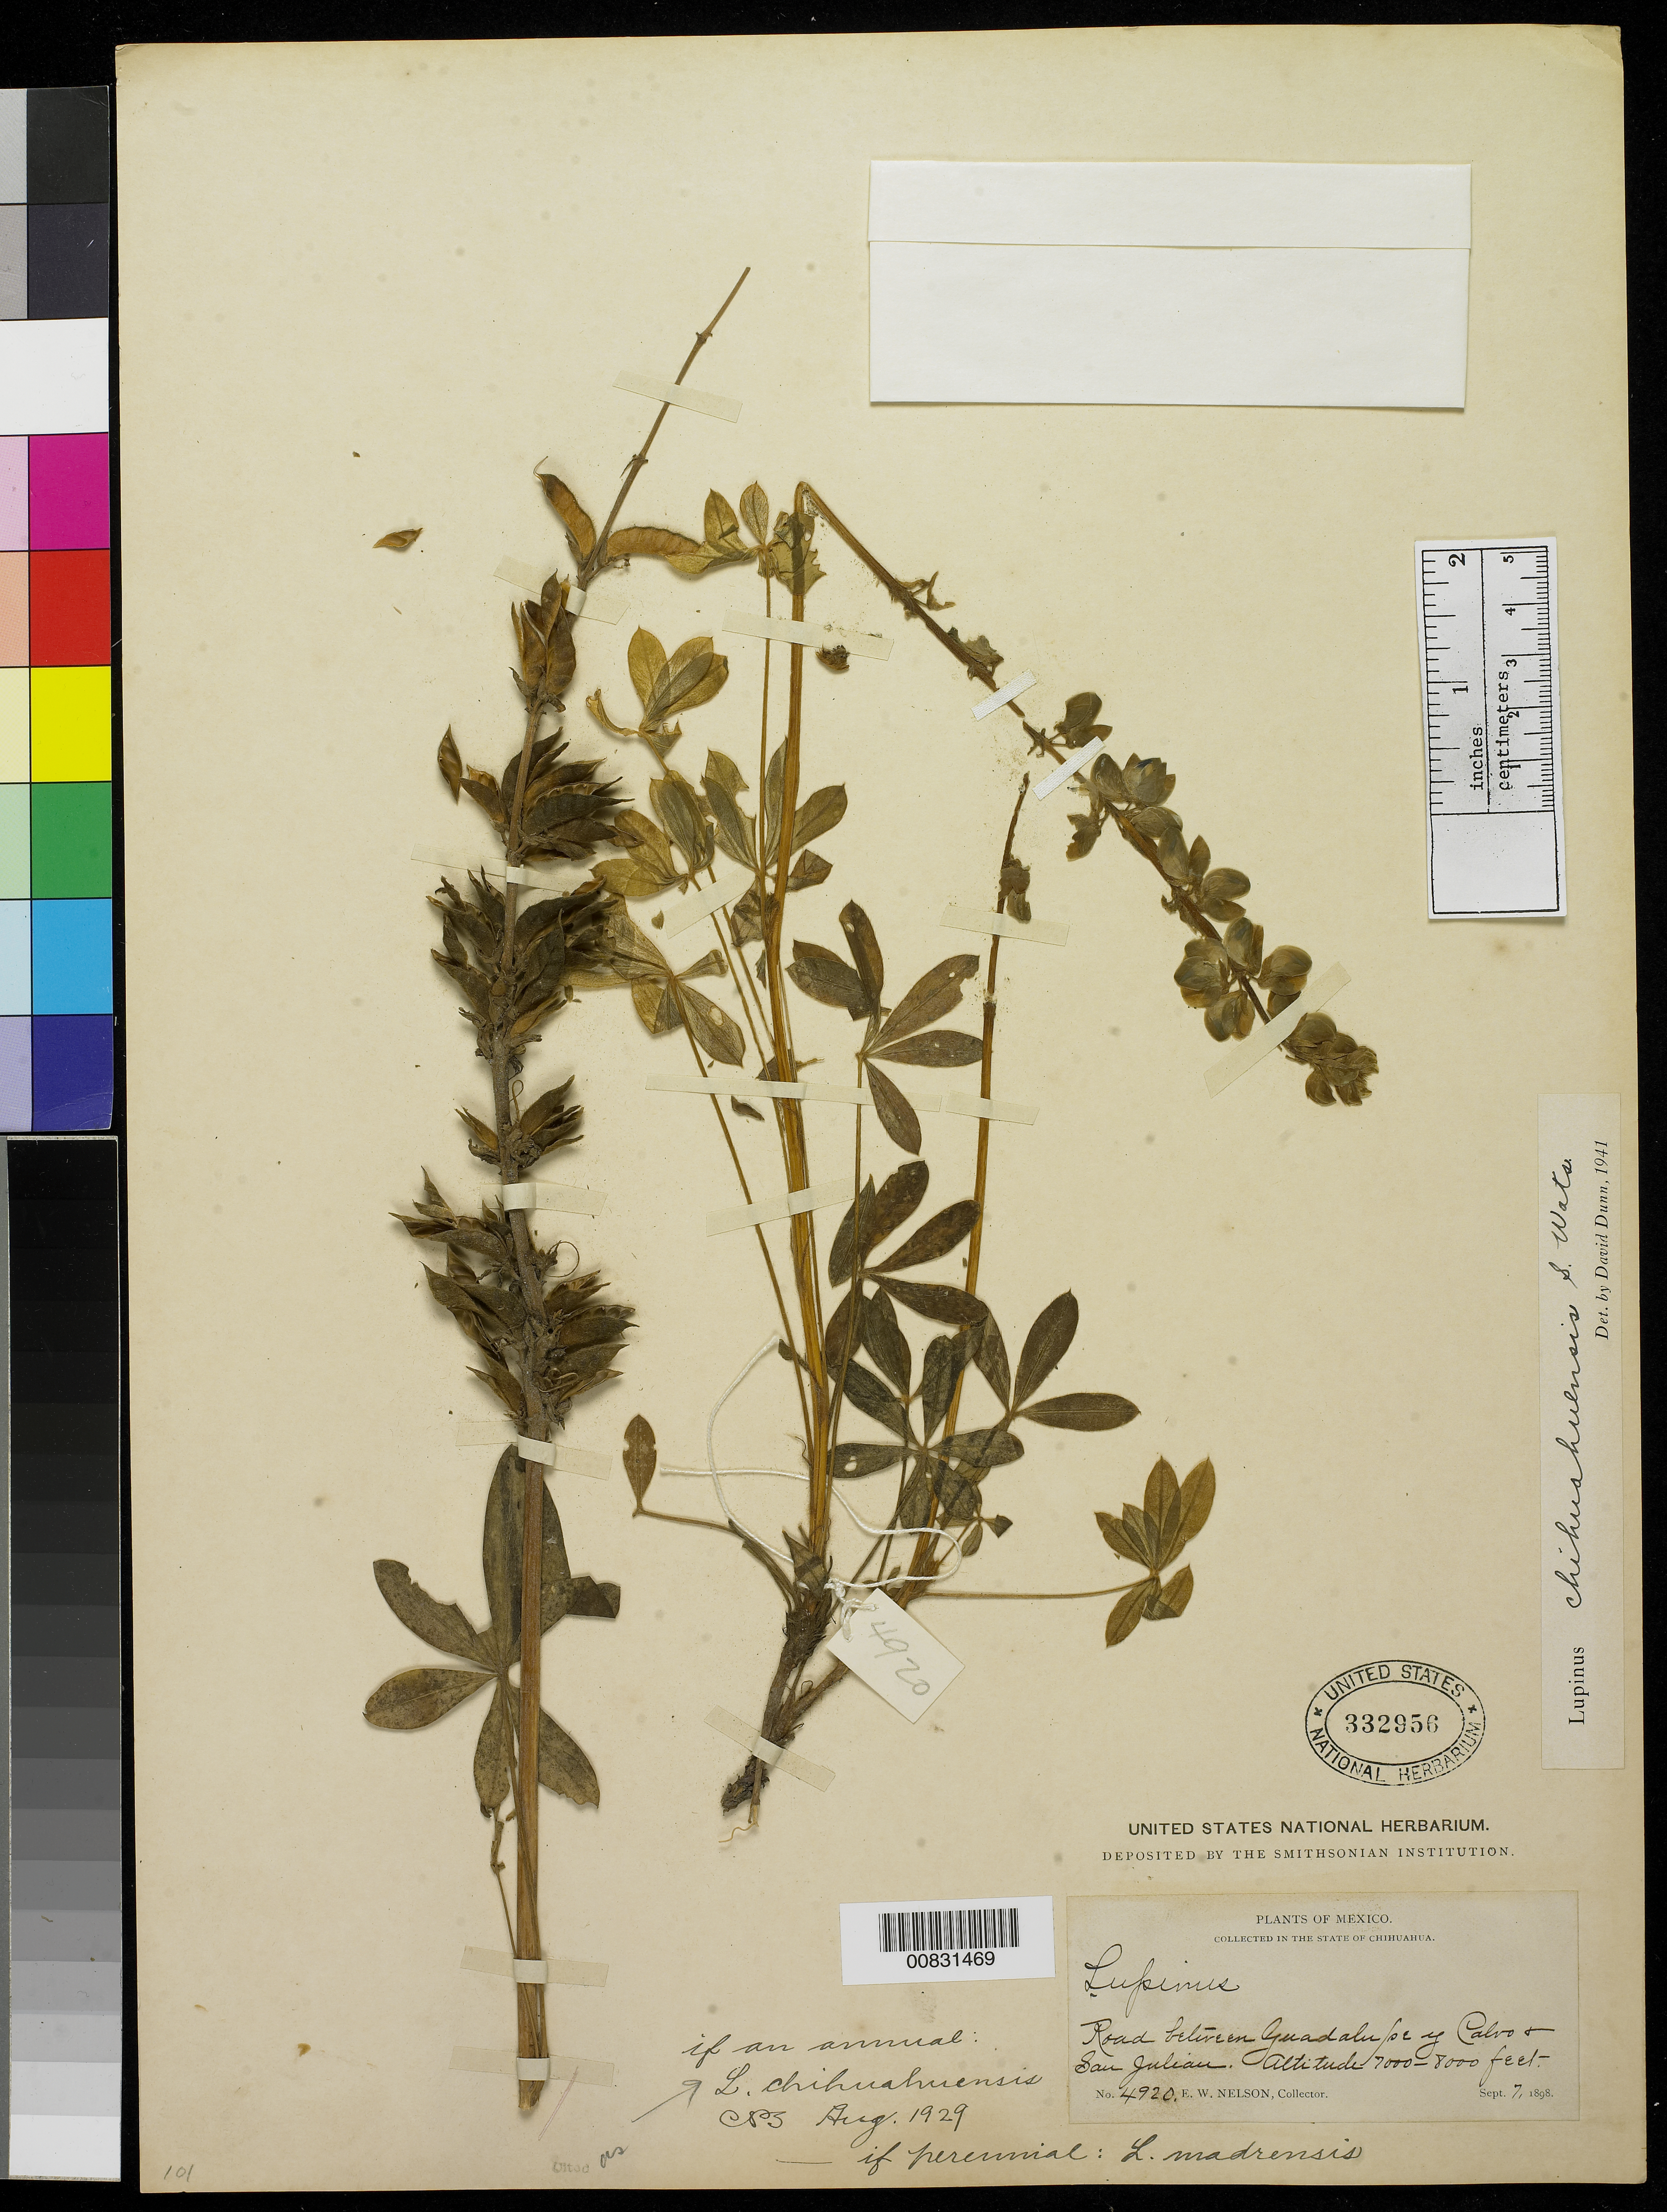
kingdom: Plantae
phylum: Tracheophyta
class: Magnoliopsida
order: Fabales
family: Fabaceae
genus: Lupinus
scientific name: Lupinus chihuahuensis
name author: S. Watson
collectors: E. W. Nelson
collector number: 4920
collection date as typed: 07 Sep 1898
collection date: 1898-09-07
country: Mexico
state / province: Chihuahua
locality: Road between Guadalupe y Calvo and San Julián.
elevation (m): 2134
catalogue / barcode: US 332956